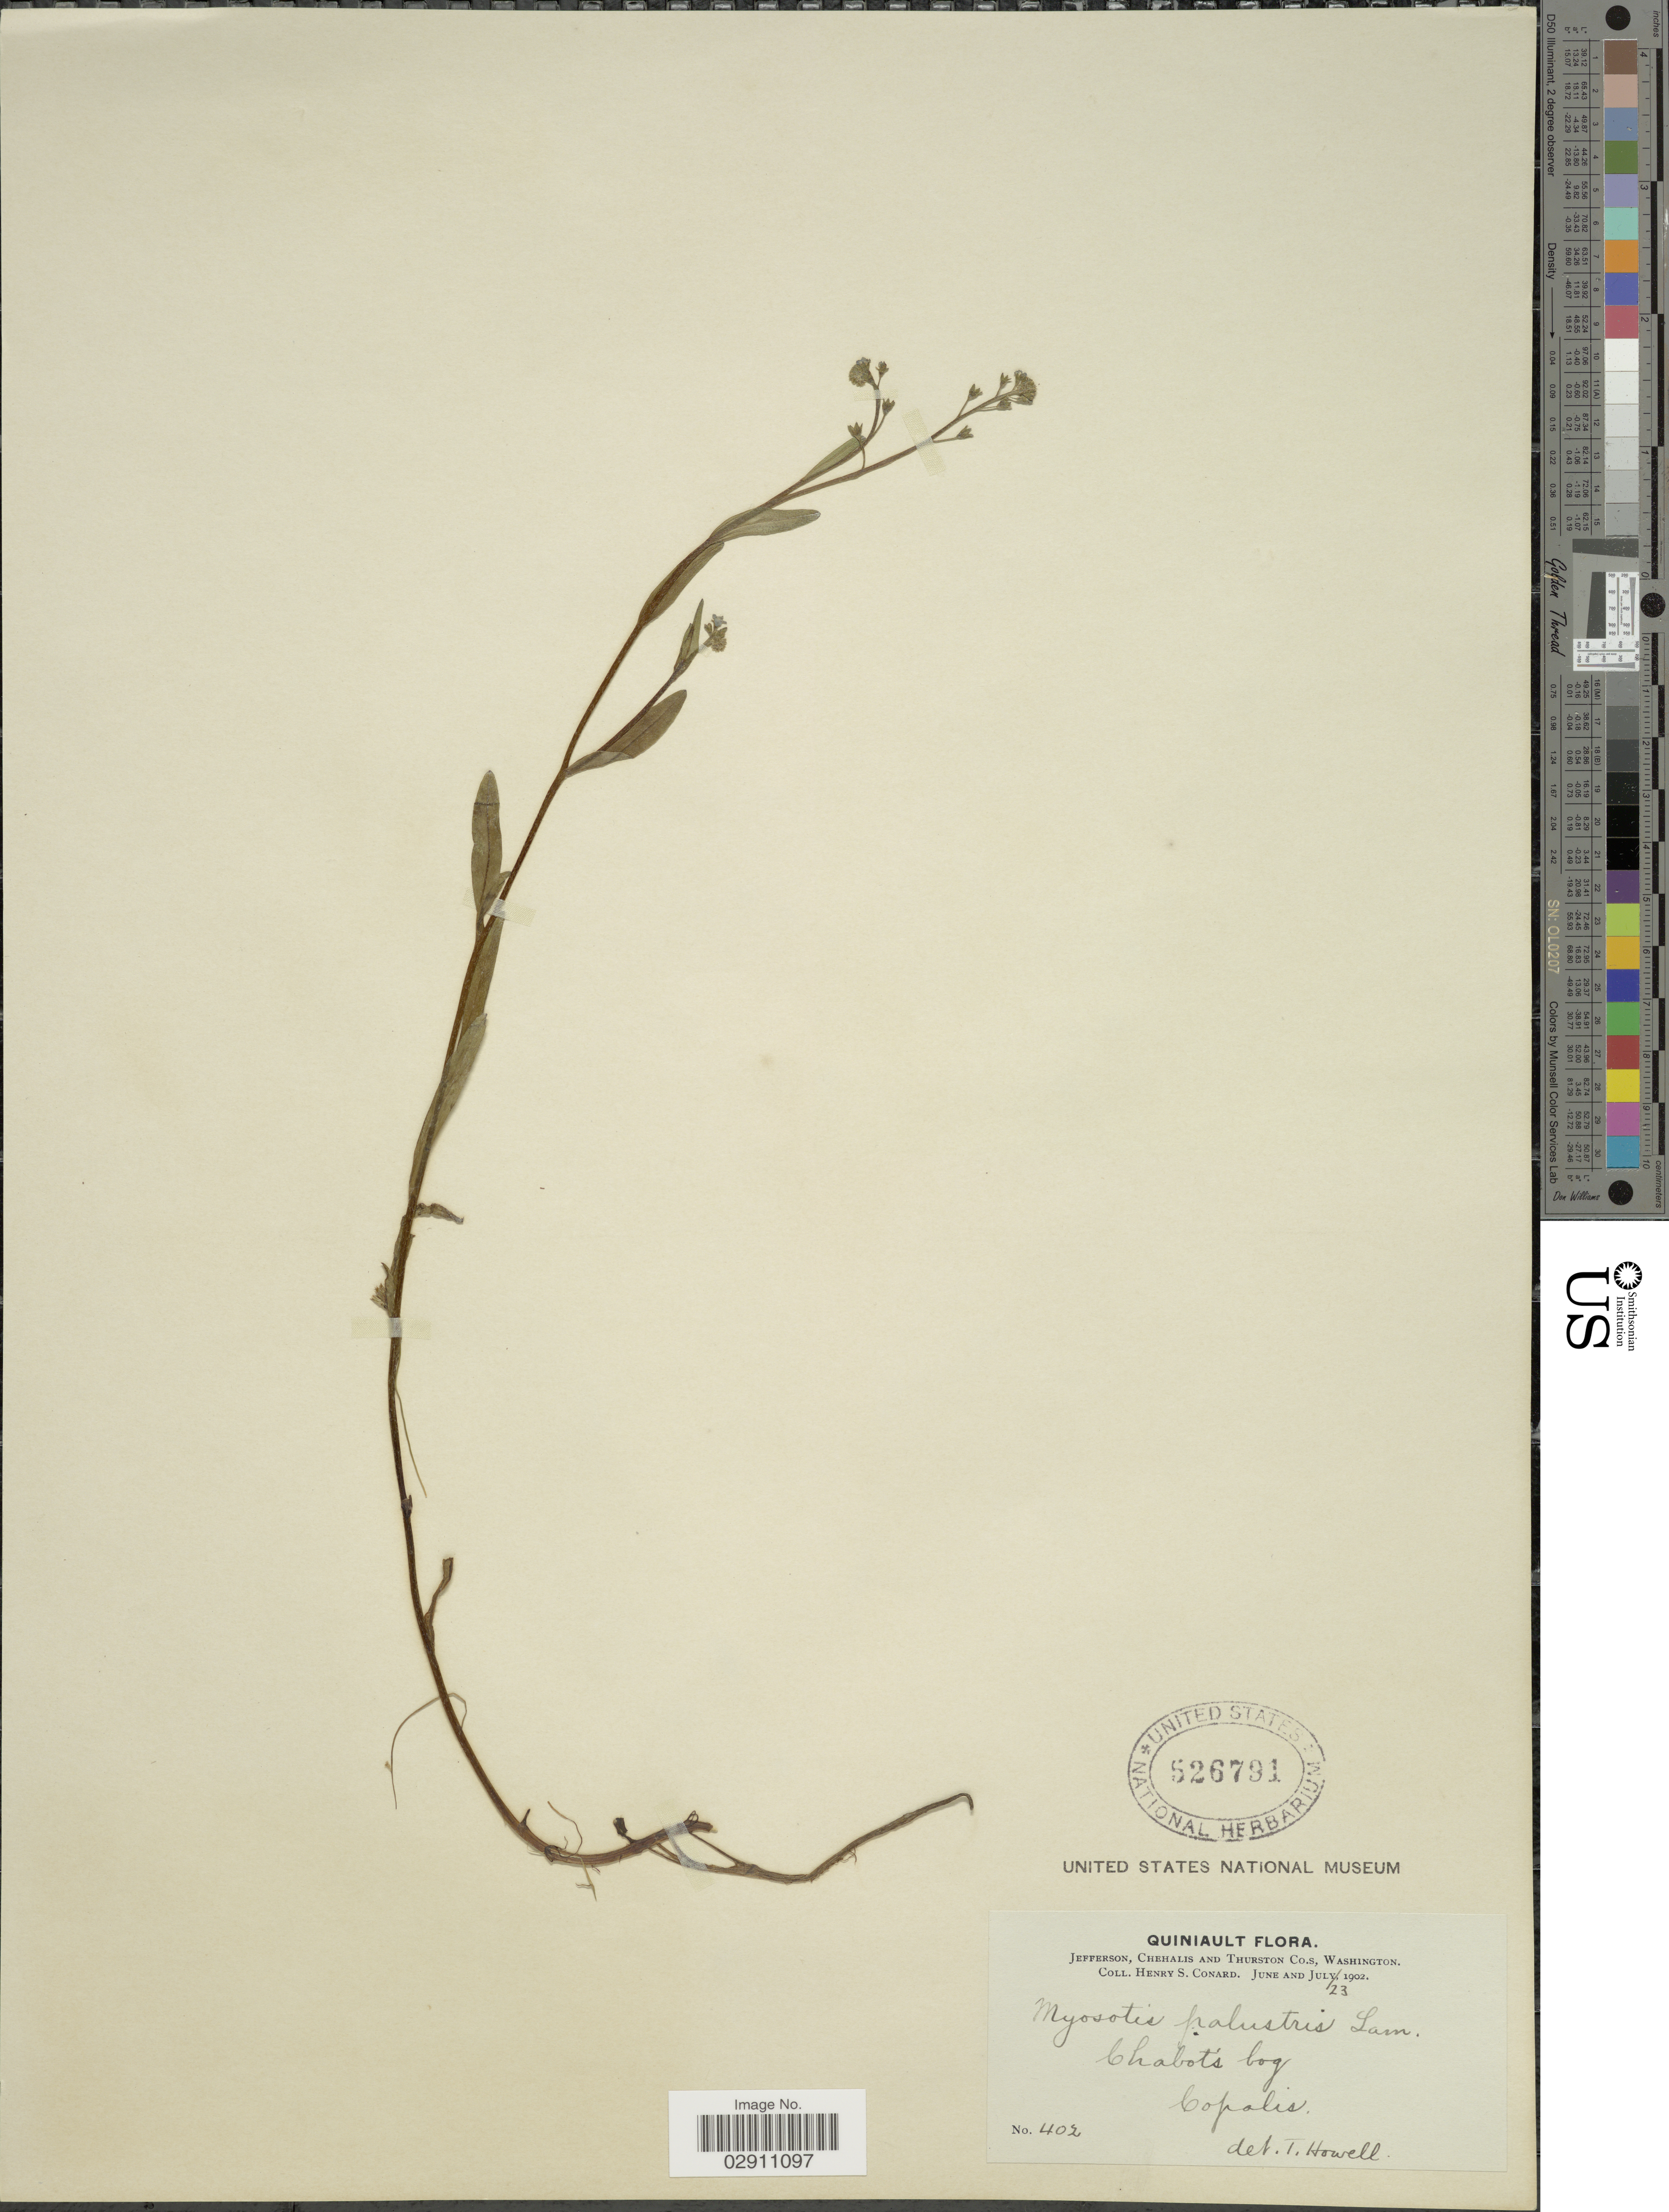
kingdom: Plantae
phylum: Tracheophyta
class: Magnoliopsida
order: Boraginales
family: Boraginaceae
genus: Myosotis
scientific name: Myosotis palustris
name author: L.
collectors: H. S. Conard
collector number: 402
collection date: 1902-06-23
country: United States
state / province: Washington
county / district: Thurston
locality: Quiniault, Jefferson, Chehalis and Thurston Co.s, Chabot's bog, Copalis.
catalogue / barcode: US 526791